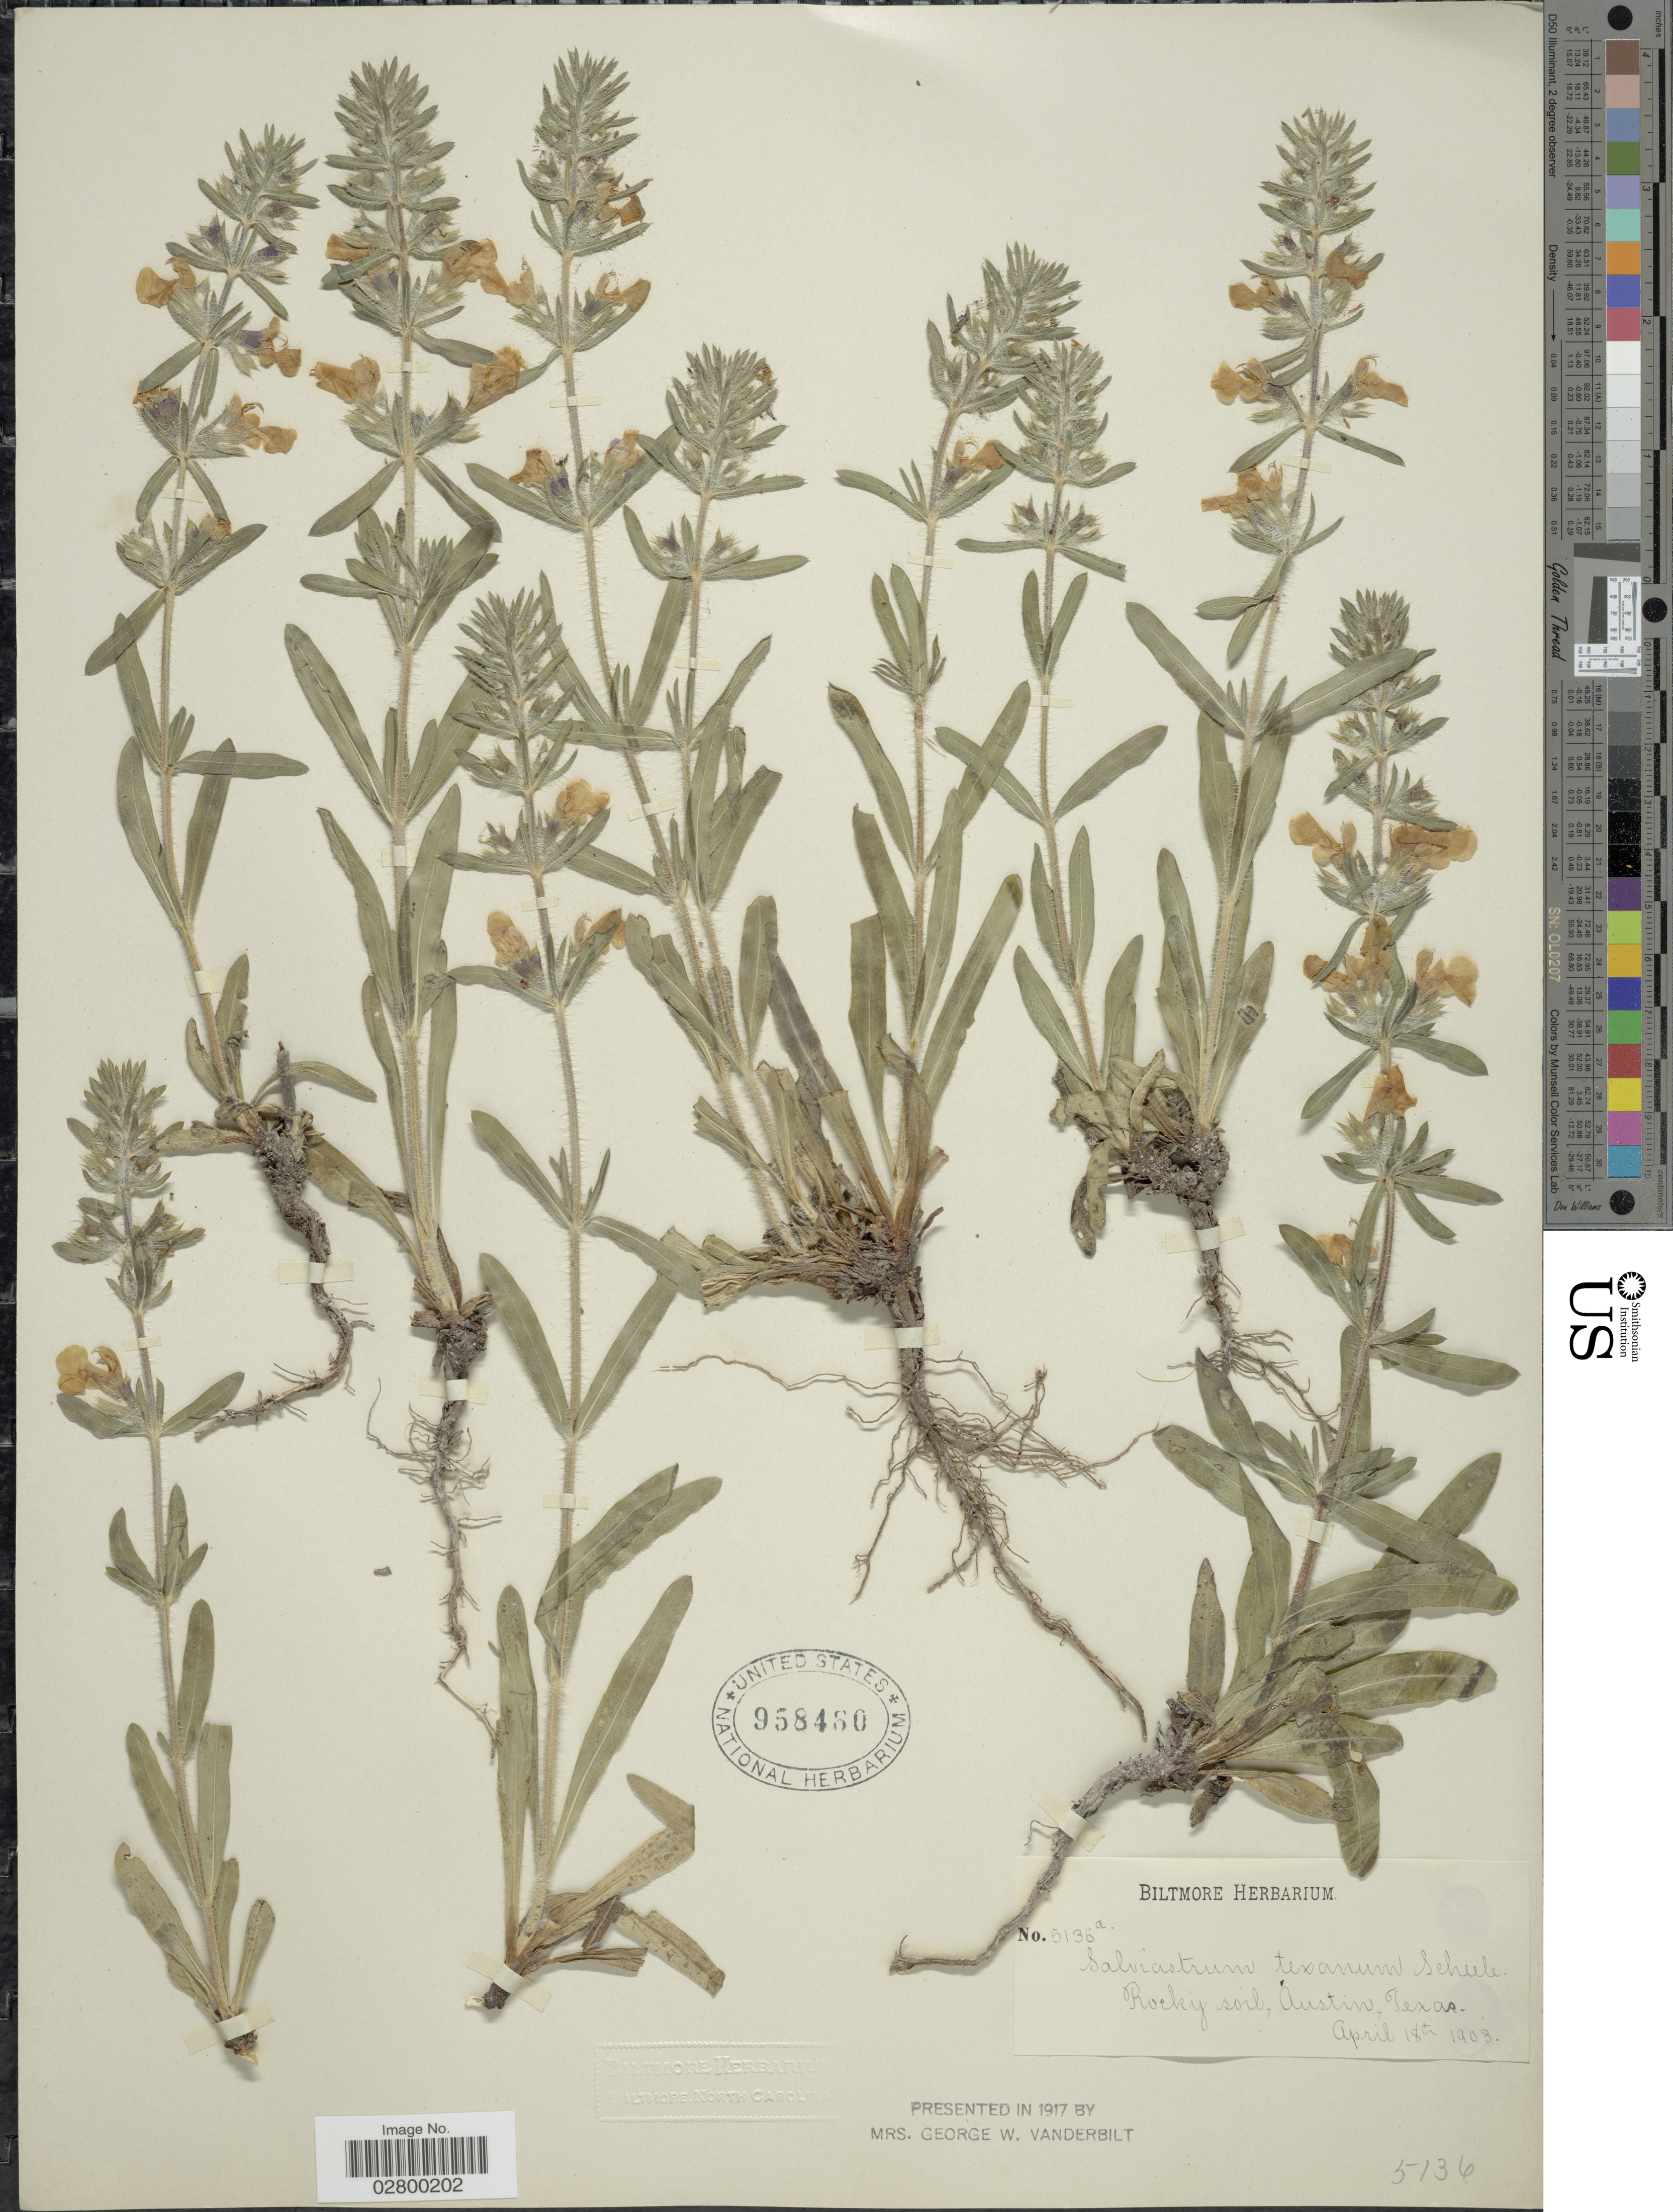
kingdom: Plantae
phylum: Tracheophyta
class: Magnoliopsida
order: Lamiales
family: Lamiaceae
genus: Salvia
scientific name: Salvia texana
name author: (Scheele) Torr.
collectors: ex herb. Biltmore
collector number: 5136a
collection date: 1903-04-18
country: United States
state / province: Texas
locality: Rocky soil, Austin.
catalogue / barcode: US 958460